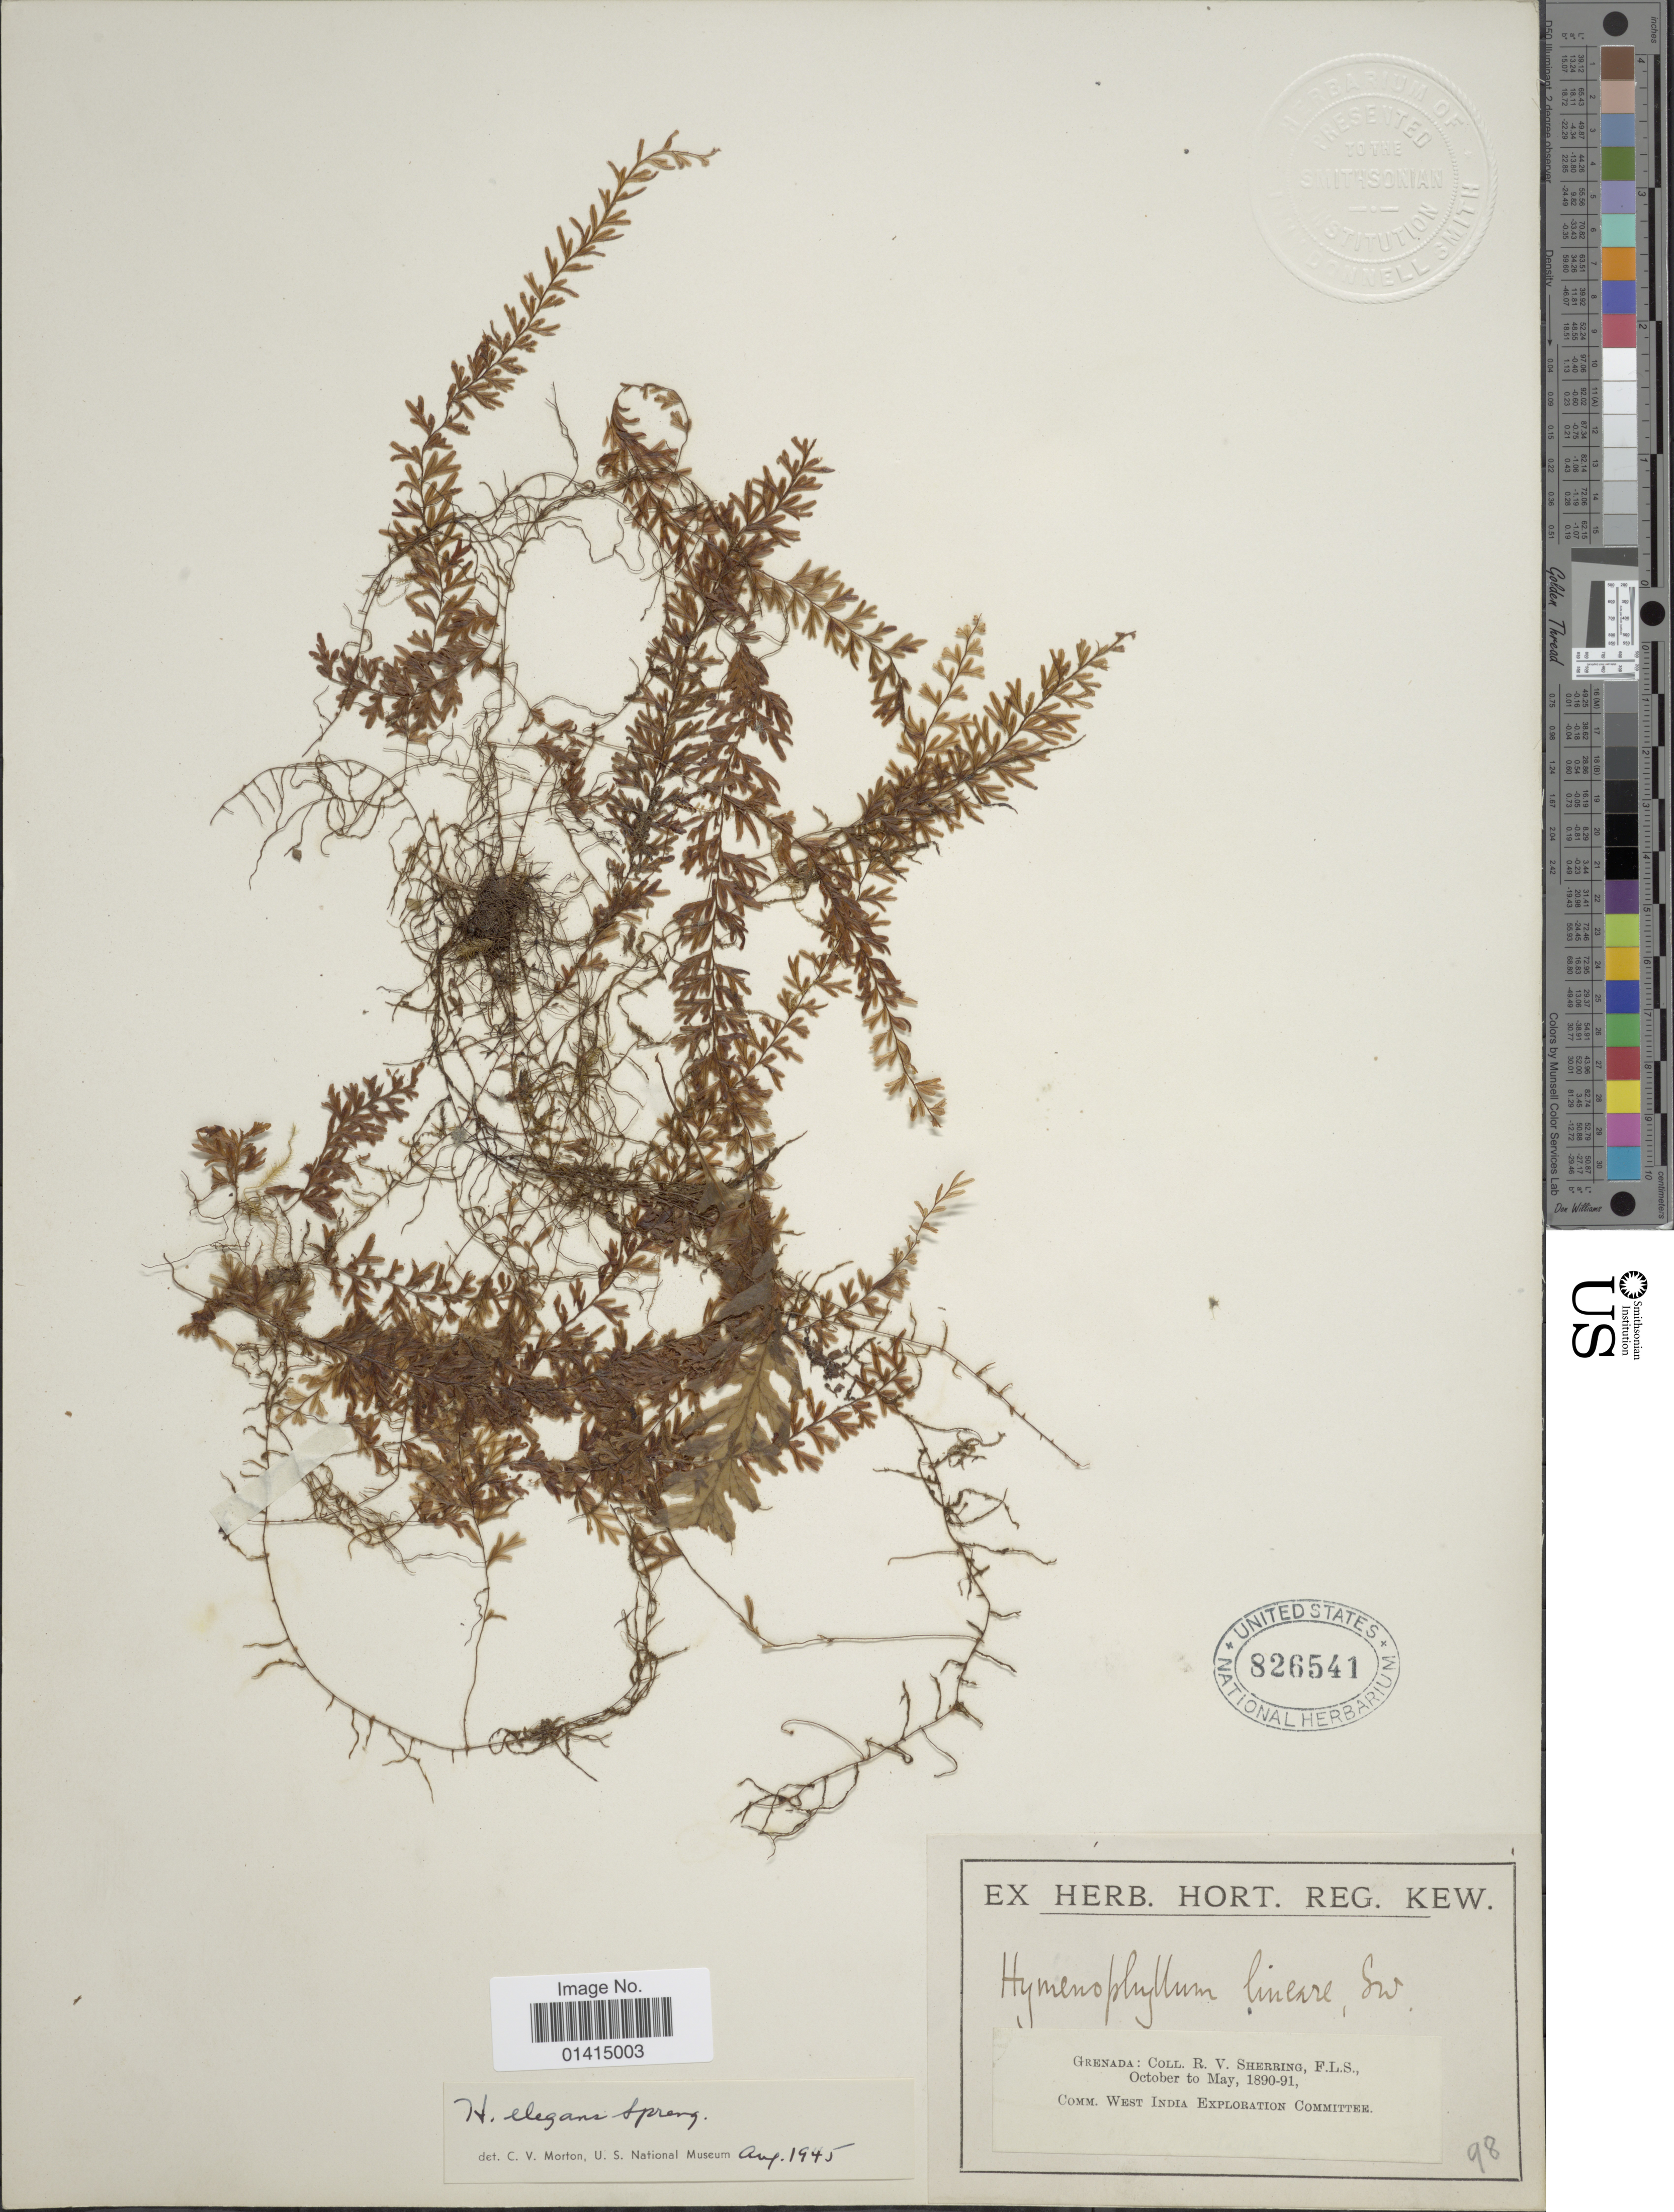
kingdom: Plantae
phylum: Tracheophyta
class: Polypodiopsida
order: Hymenophyllales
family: Hymenophyllaceae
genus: Hymenophyllum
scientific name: Hymenophyllum elegans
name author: Spreng.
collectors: R. Sherring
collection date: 1890-10/1891-05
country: Grenada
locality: Grenada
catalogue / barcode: US 826541